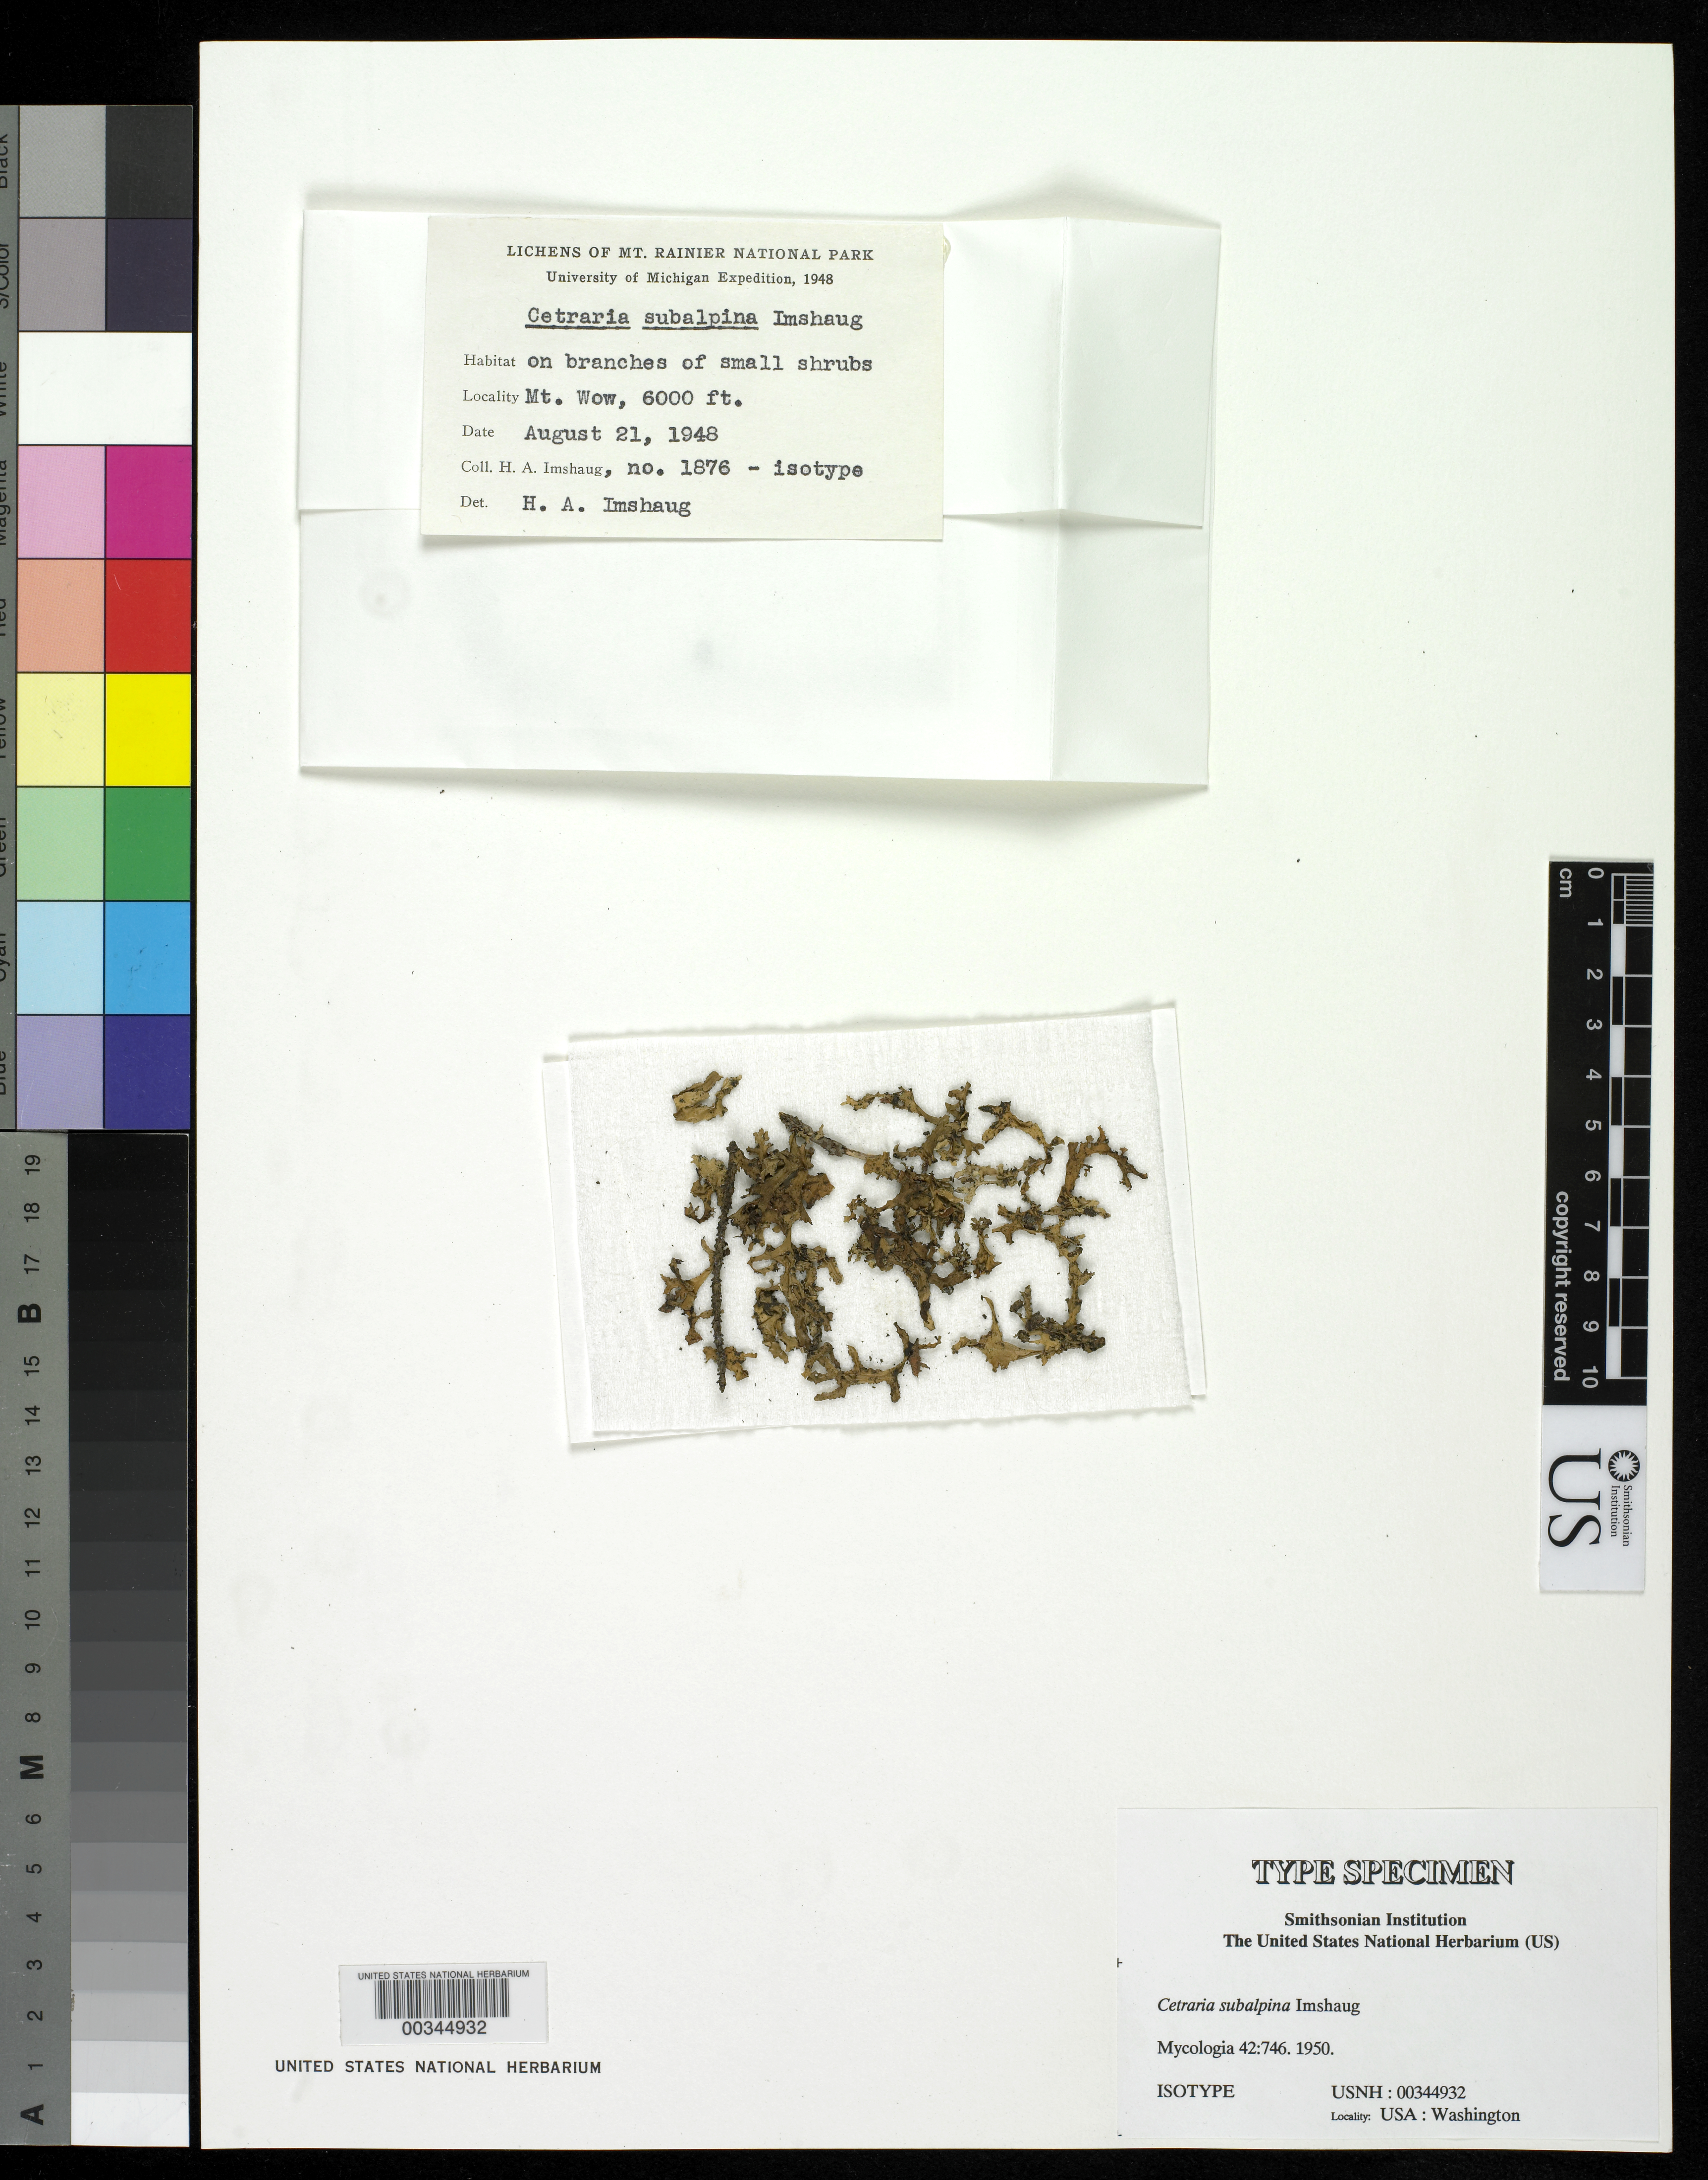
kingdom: Fungi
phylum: Ascomycota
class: Lecanoromycetes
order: Lecanorales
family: Parmeliaceae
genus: Cetraria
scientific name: Cetraria subalpina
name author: Imshaug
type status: Isotype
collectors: H. A. Imshaug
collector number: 1876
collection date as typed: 21 Aug 1948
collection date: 1948-08-21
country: United States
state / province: Washington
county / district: Pierce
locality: Mt. Ranier National Park, Mt. Wow.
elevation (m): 1829